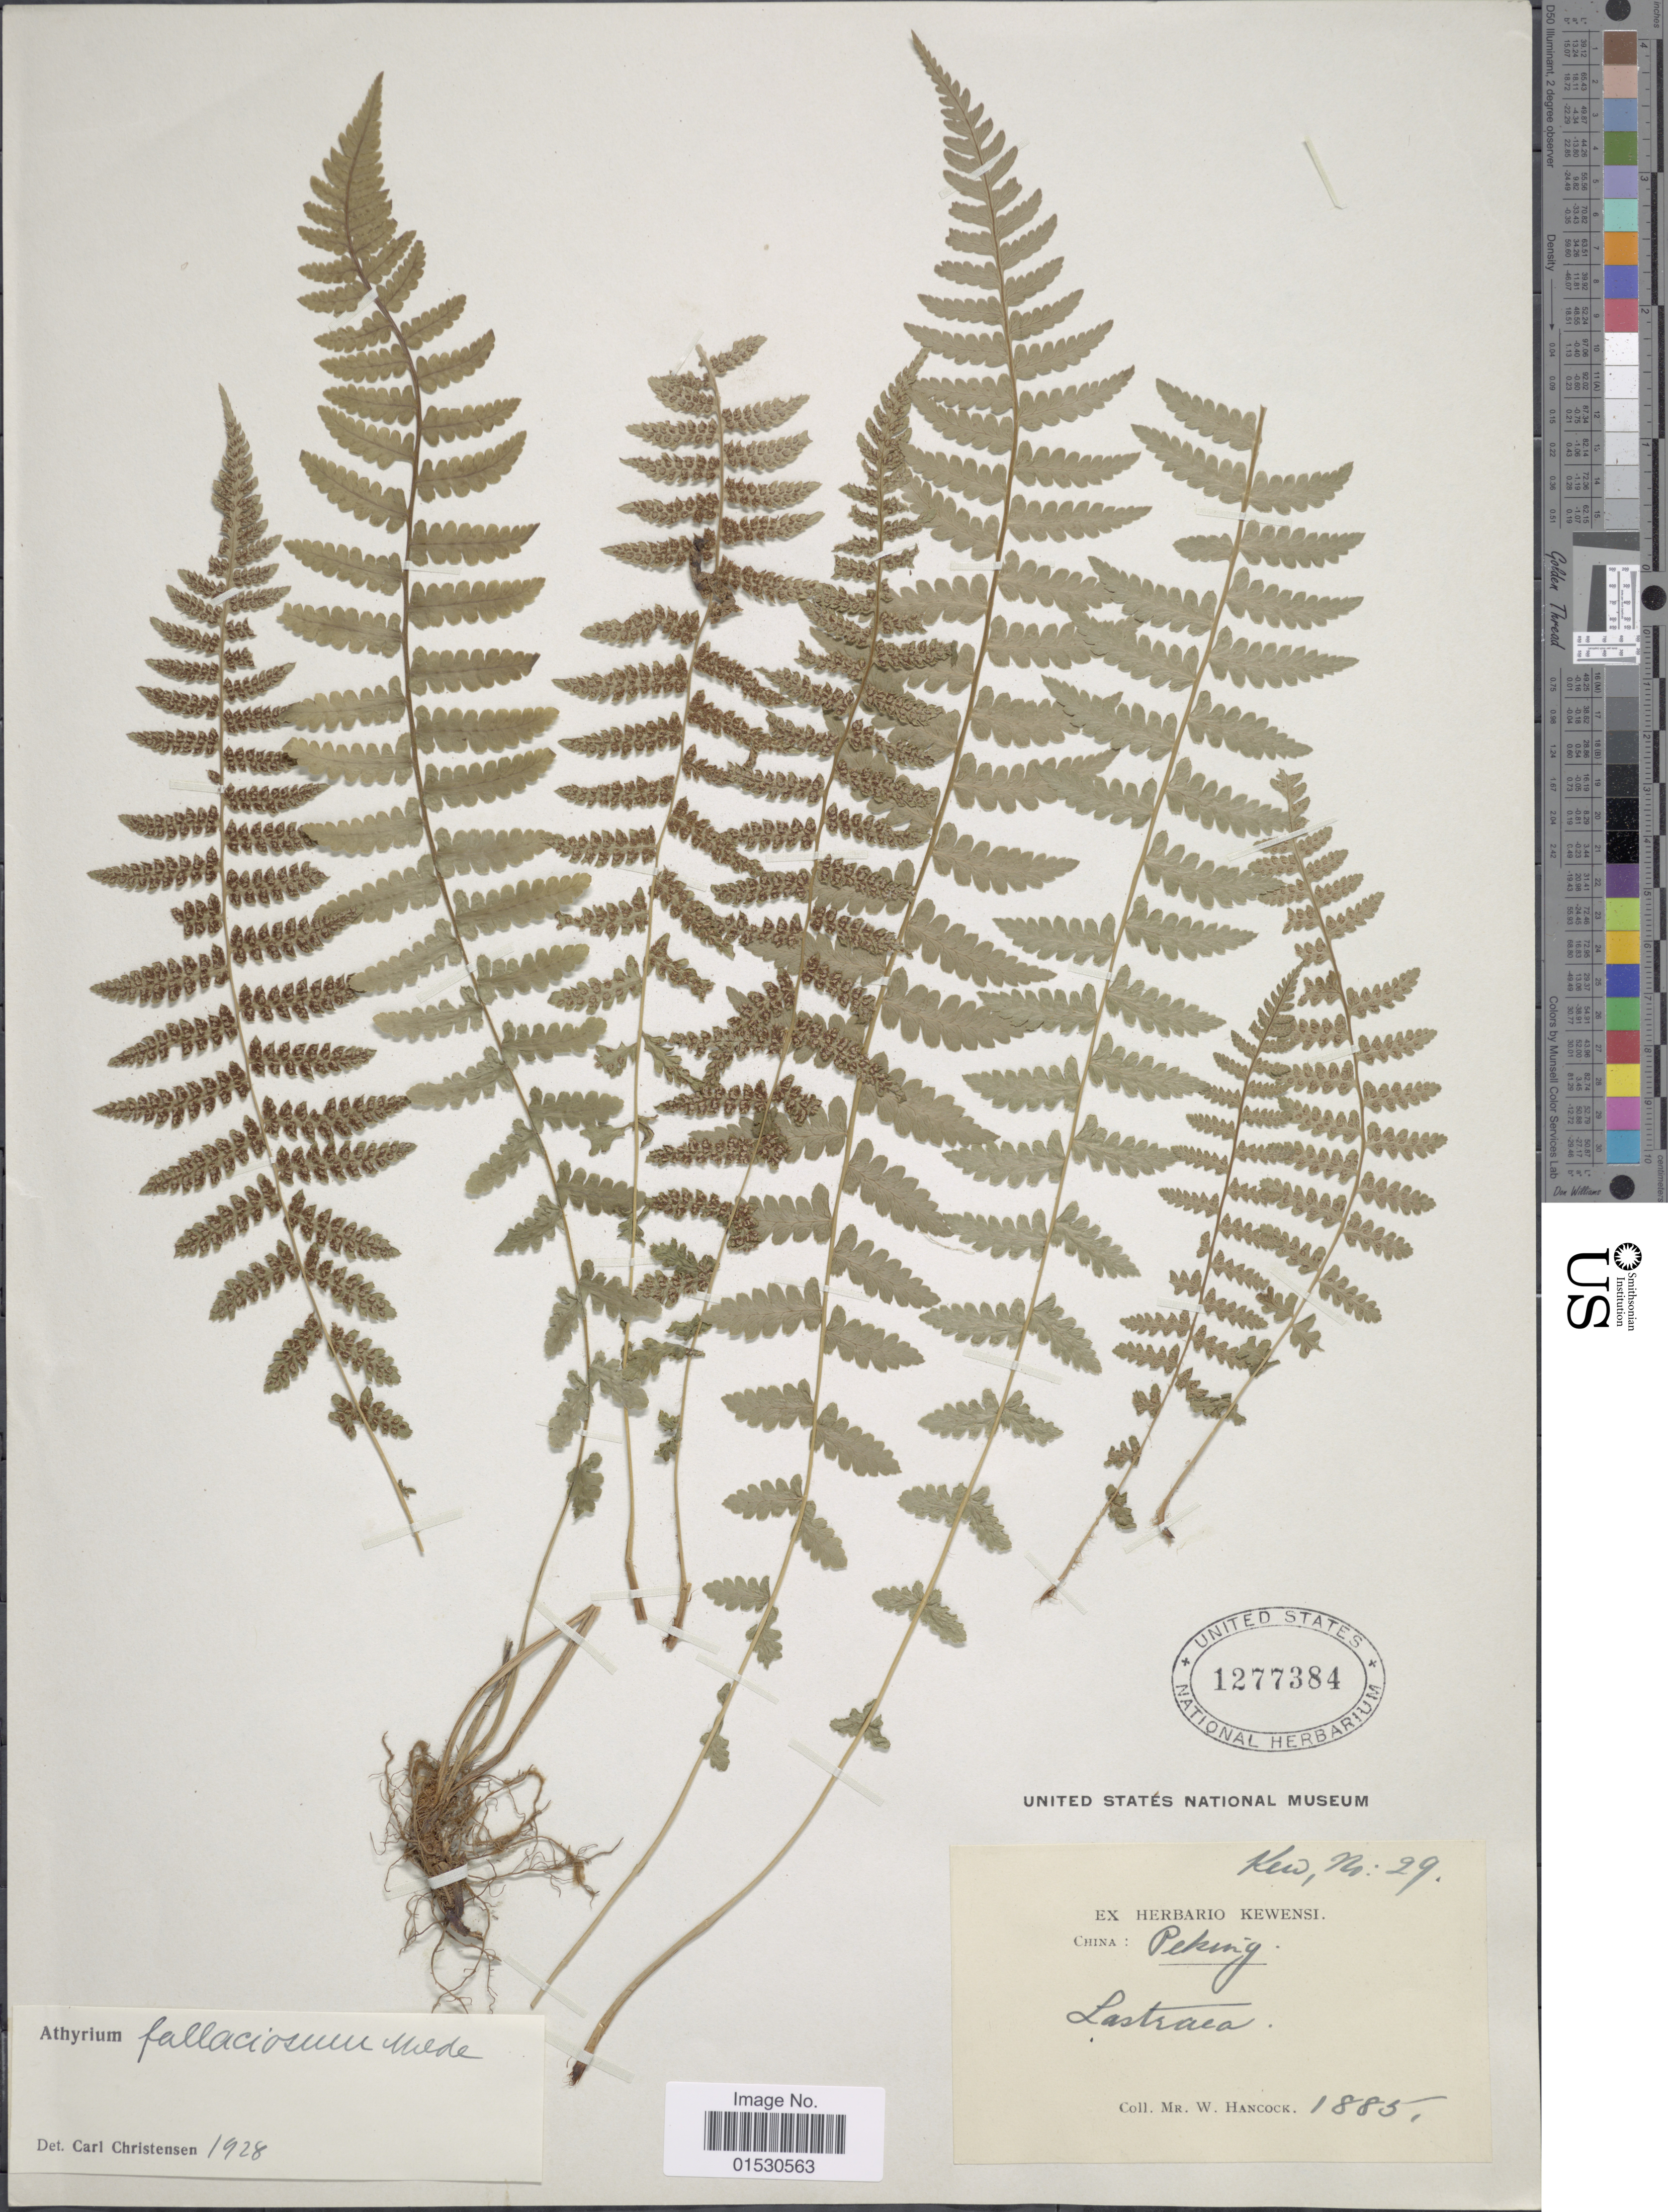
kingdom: Plantae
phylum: Tracheophyta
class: Polypodiopsida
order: Polypodiales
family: Athyriaceae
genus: Athyrium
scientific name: Athyrium fallaciosum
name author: Milde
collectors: W. Hancock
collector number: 29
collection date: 1885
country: China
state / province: Beijing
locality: Peking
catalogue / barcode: US 1277384